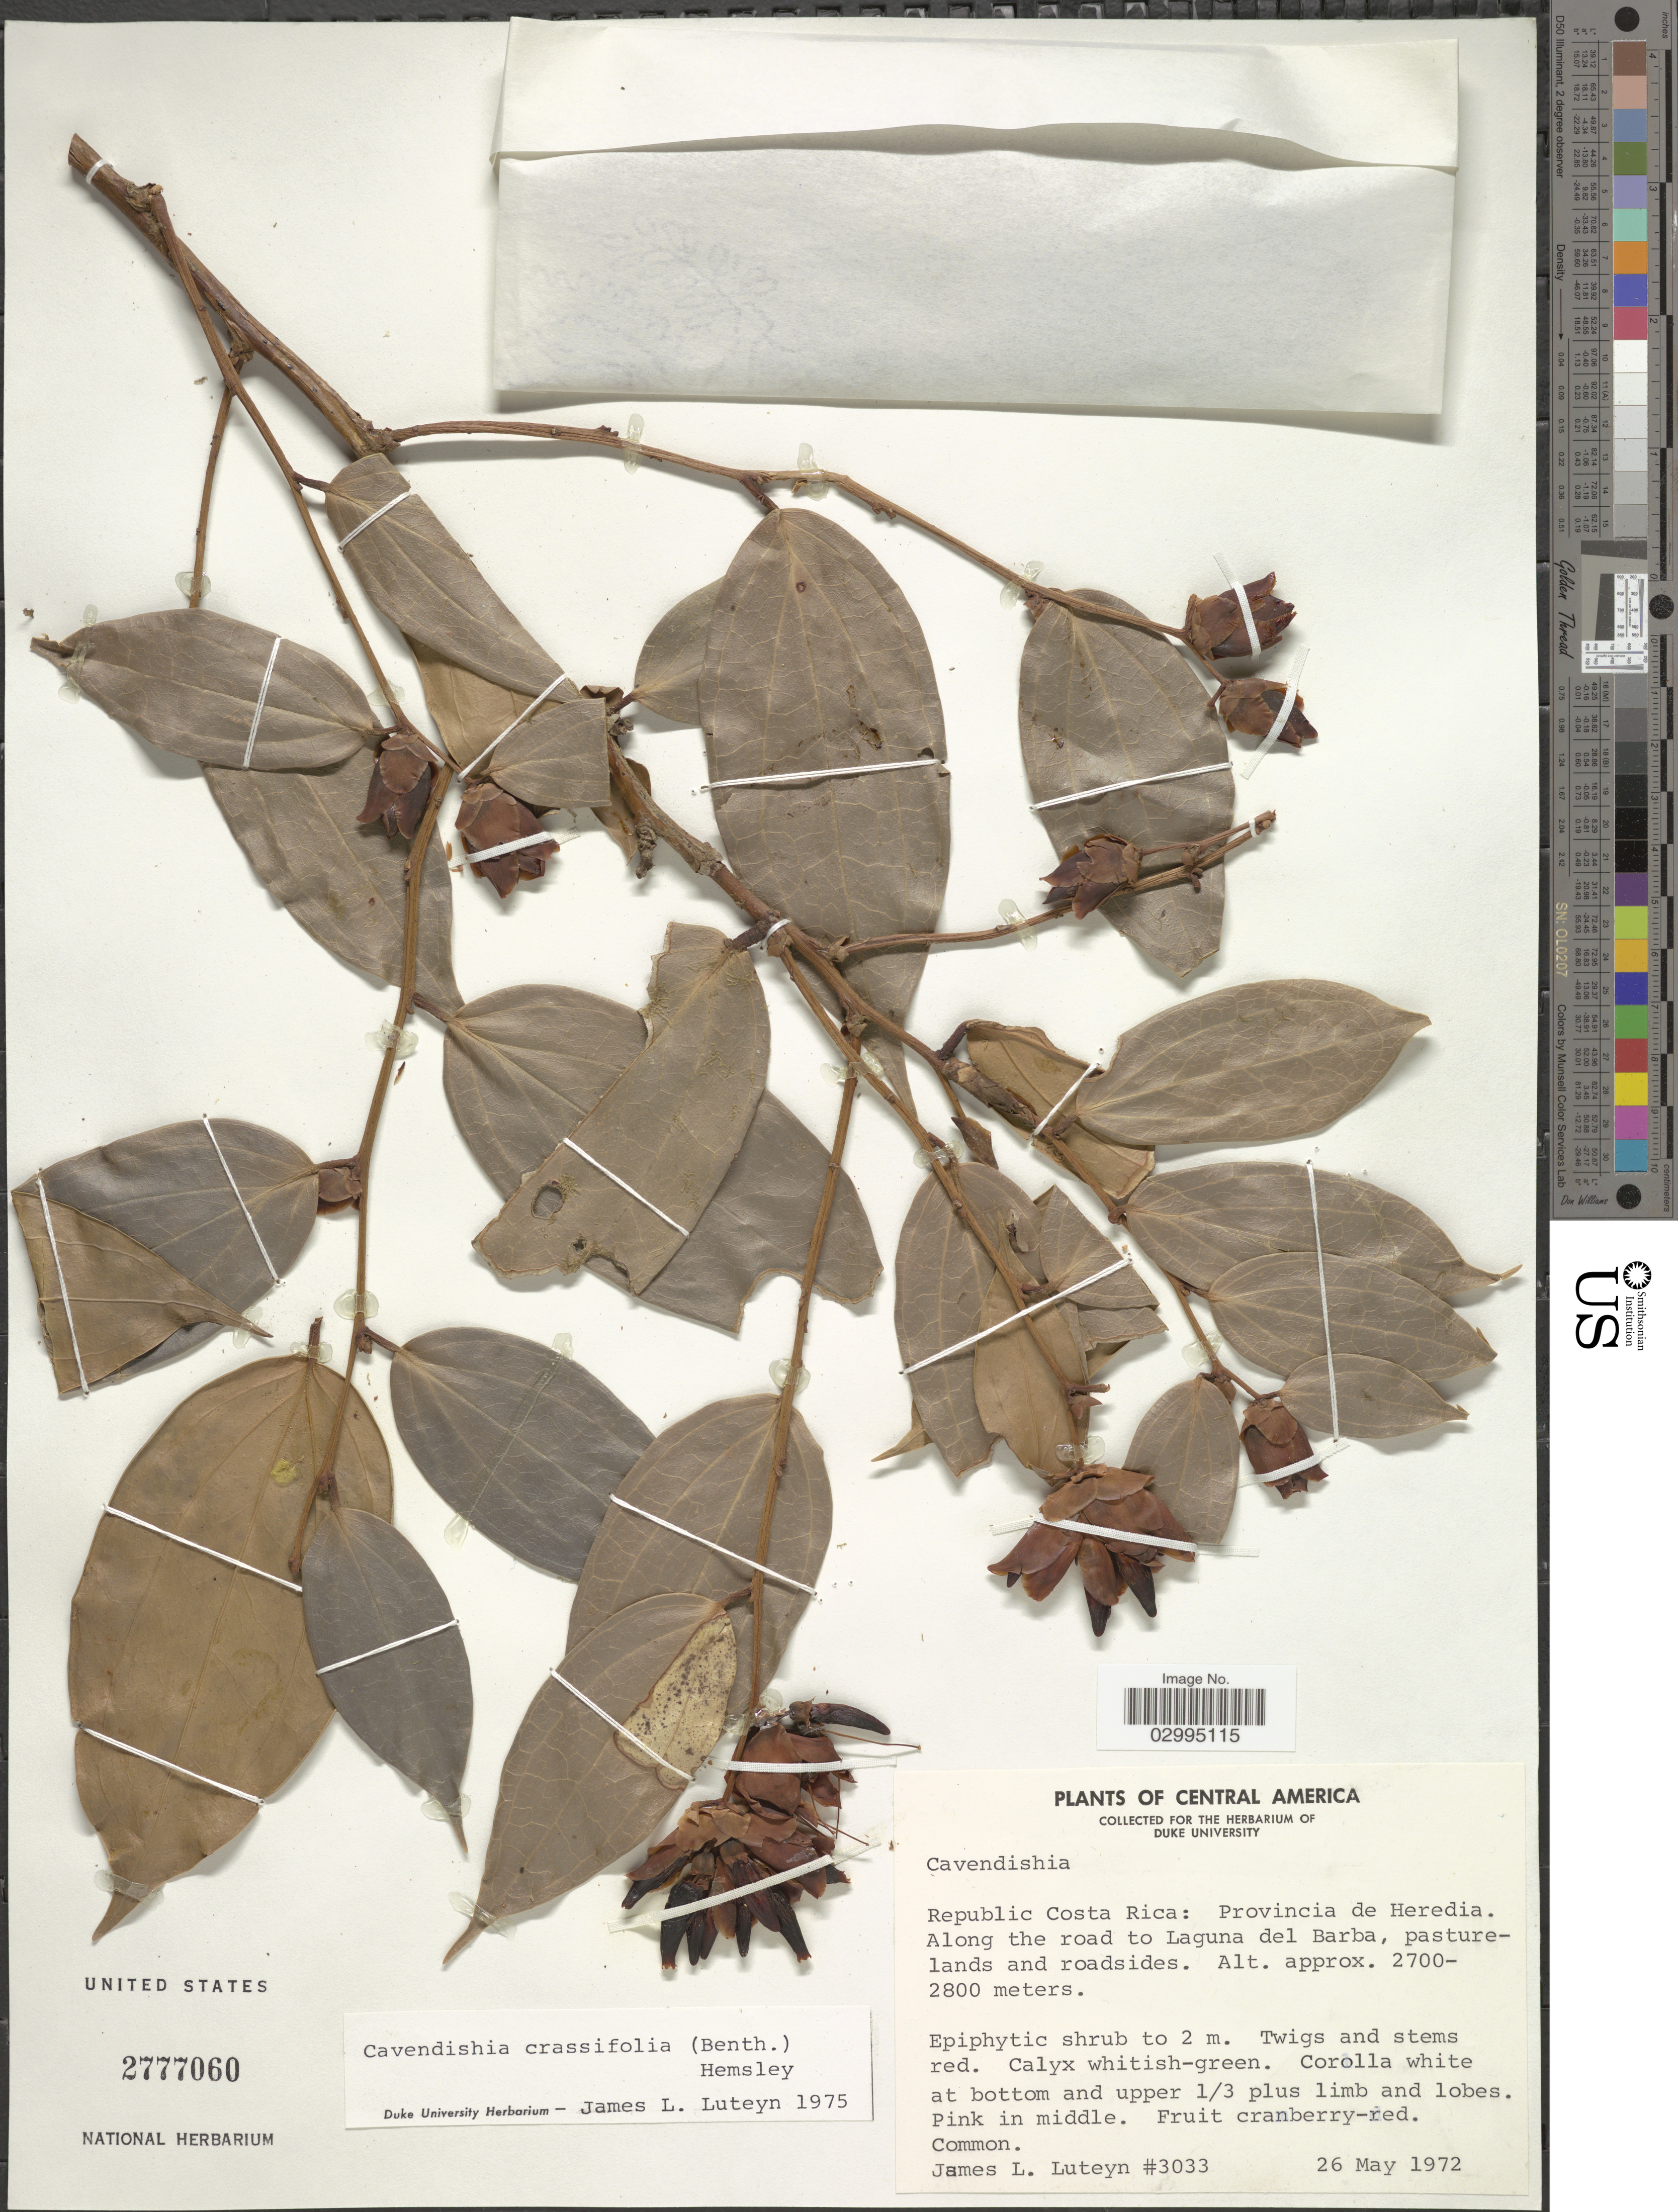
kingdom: Plantae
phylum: Tracheophyta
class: Magnoliopsida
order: Ericales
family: Ericaceae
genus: Cavendishia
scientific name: Cavendishia crassifolia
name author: (Benth.) Hemsl.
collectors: J. L. Luteyn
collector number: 3033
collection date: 1972-05-26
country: Costa Rica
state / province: Heredia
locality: Republic Costa Rica: Provincia de Heredia. Along the road to Laguna del Barba, pasturelands and roadsides.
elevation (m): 2700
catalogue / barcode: US 2777060